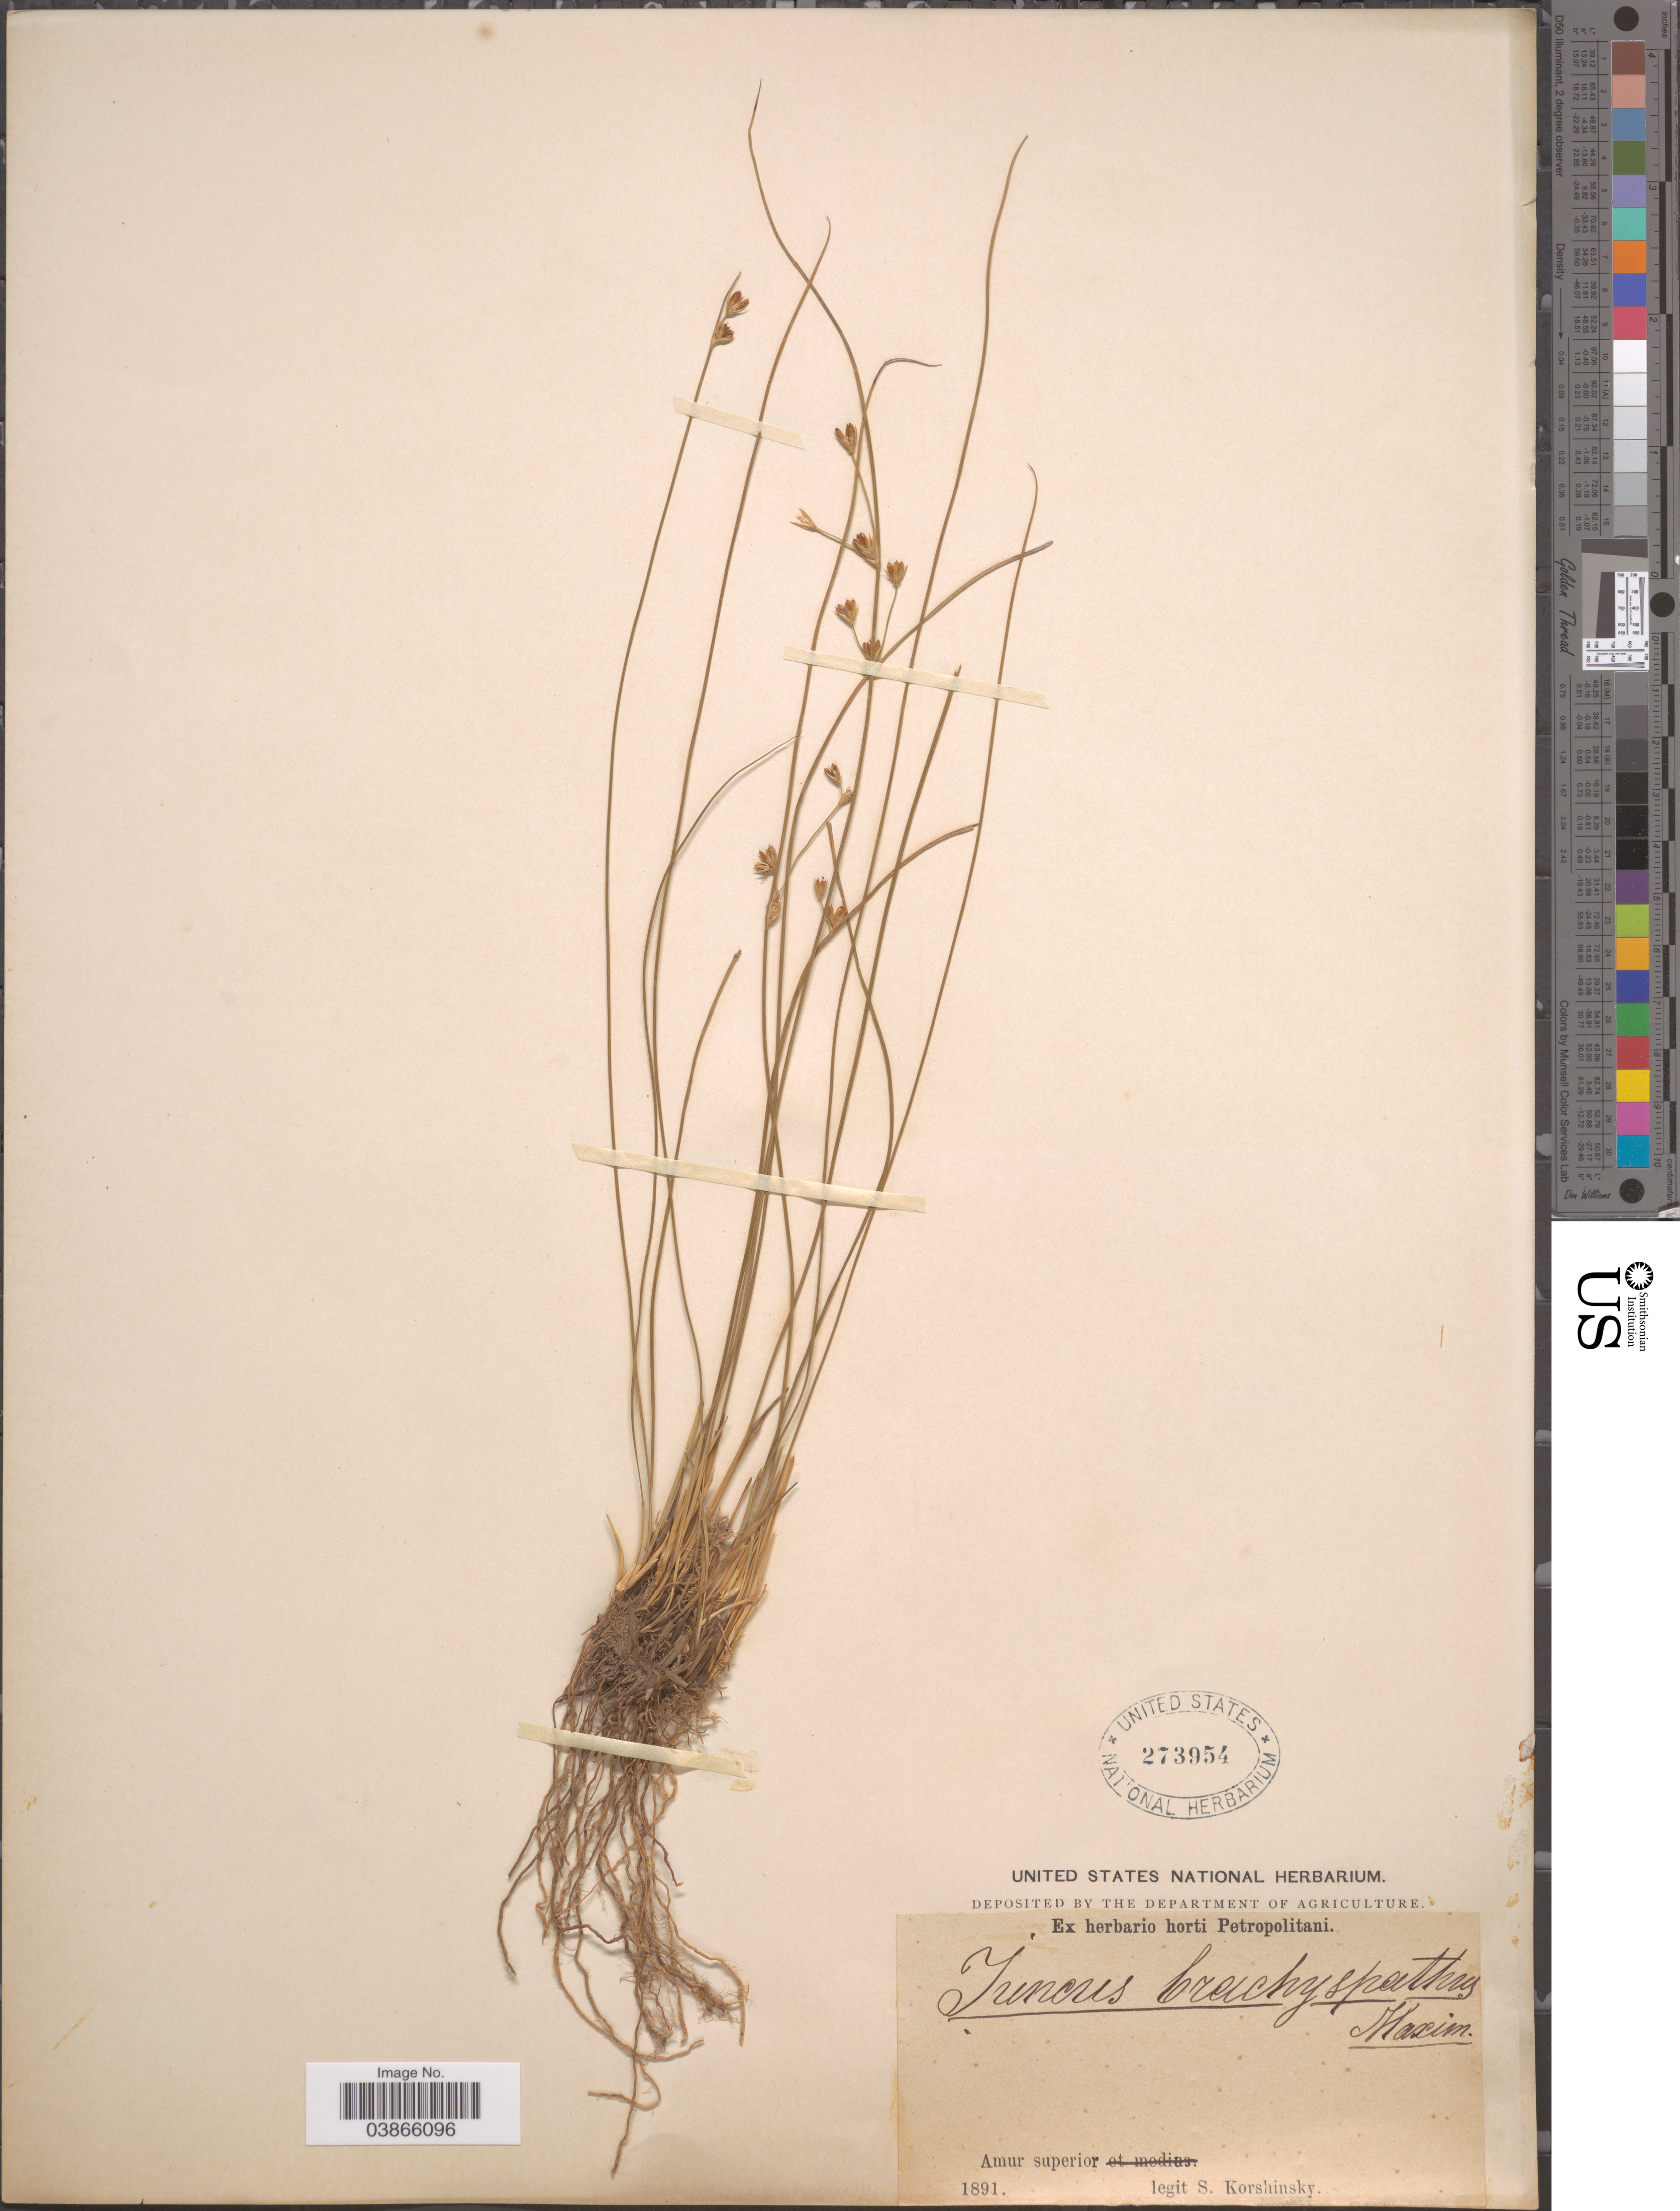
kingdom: Plantae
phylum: Tracheophyta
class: Liliopsida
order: Poales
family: Juncaceae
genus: Juncus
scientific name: Juncus brachyspathus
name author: Maxim.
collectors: S. I. Korshinsky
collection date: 1891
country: Russian Federation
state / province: Amur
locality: Amur superior.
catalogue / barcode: US 273954